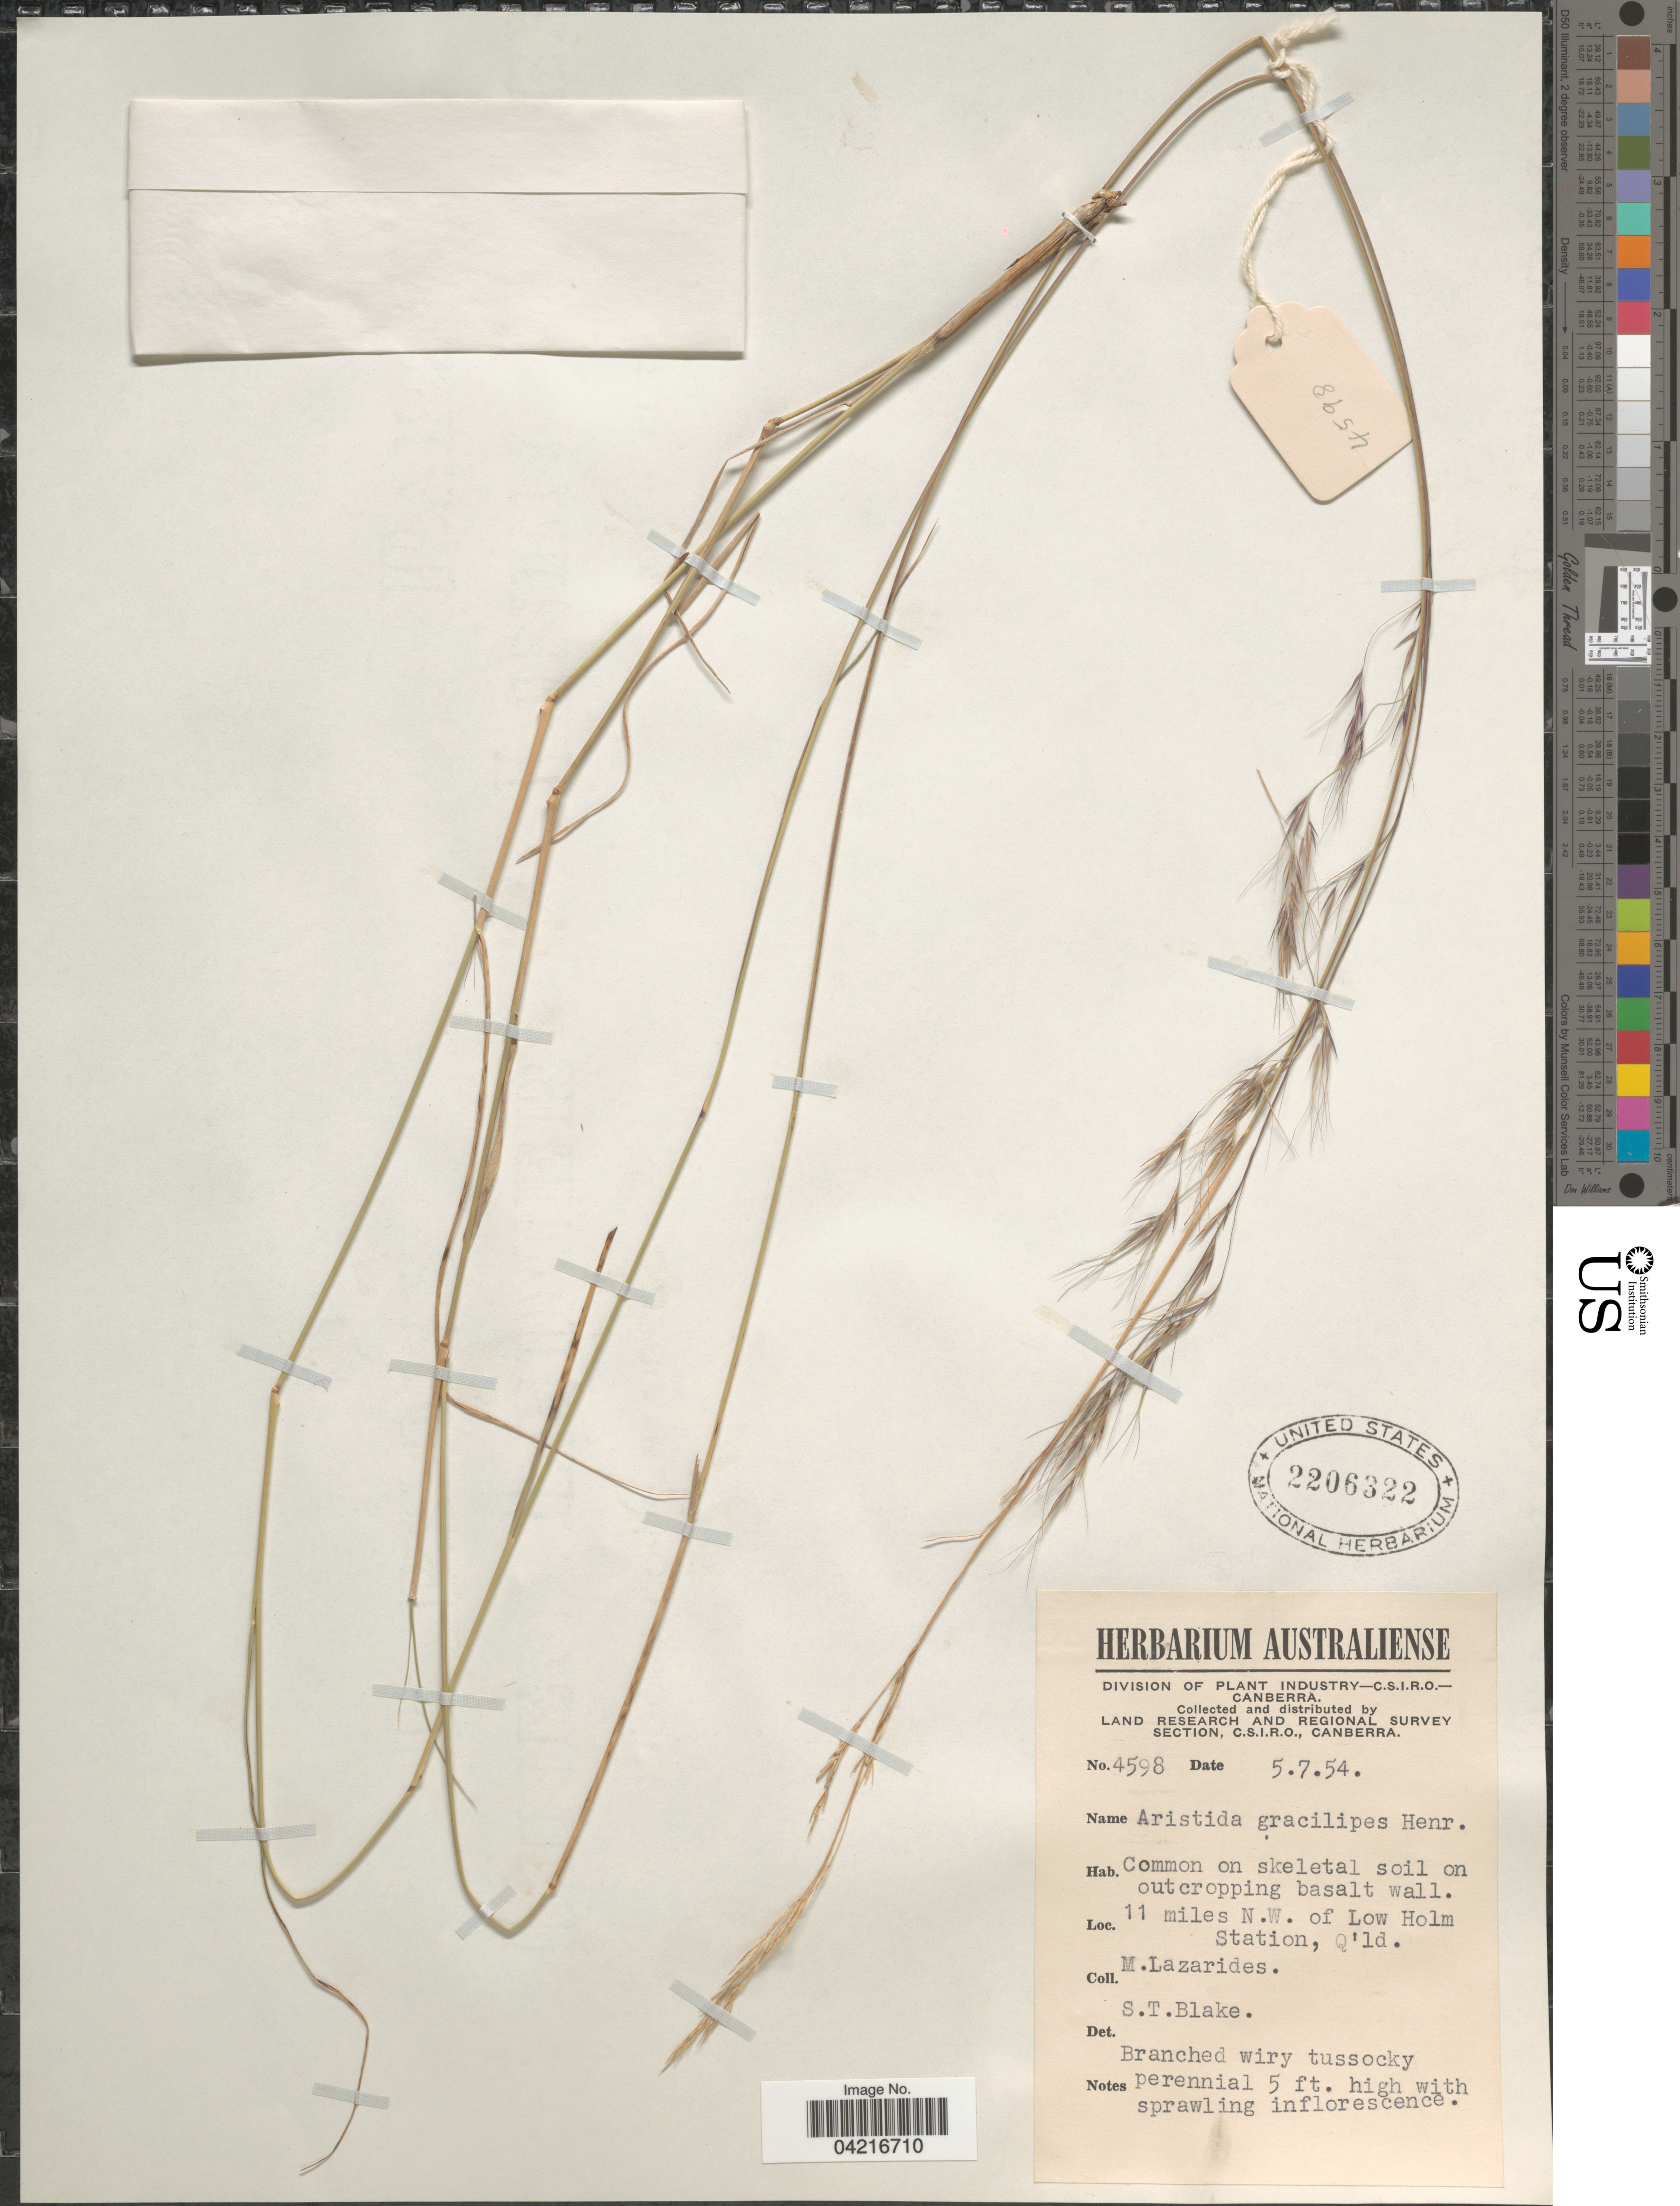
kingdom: Plantae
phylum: Tracheophyta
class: Liliopsida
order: Poales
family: Poaceae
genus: Aristida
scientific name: Aristida gracilipes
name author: (Domin) Henr.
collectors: M. Lazarides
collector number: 4598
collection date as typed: Transcribed d/m/y: 5/7/54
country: Australia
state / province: Queensland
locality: Land Research and Regional Survey Section, C.S.I.R.O. 11 miles N.W. of Low Holm Station, Q'ld.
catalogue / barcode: US 2206322